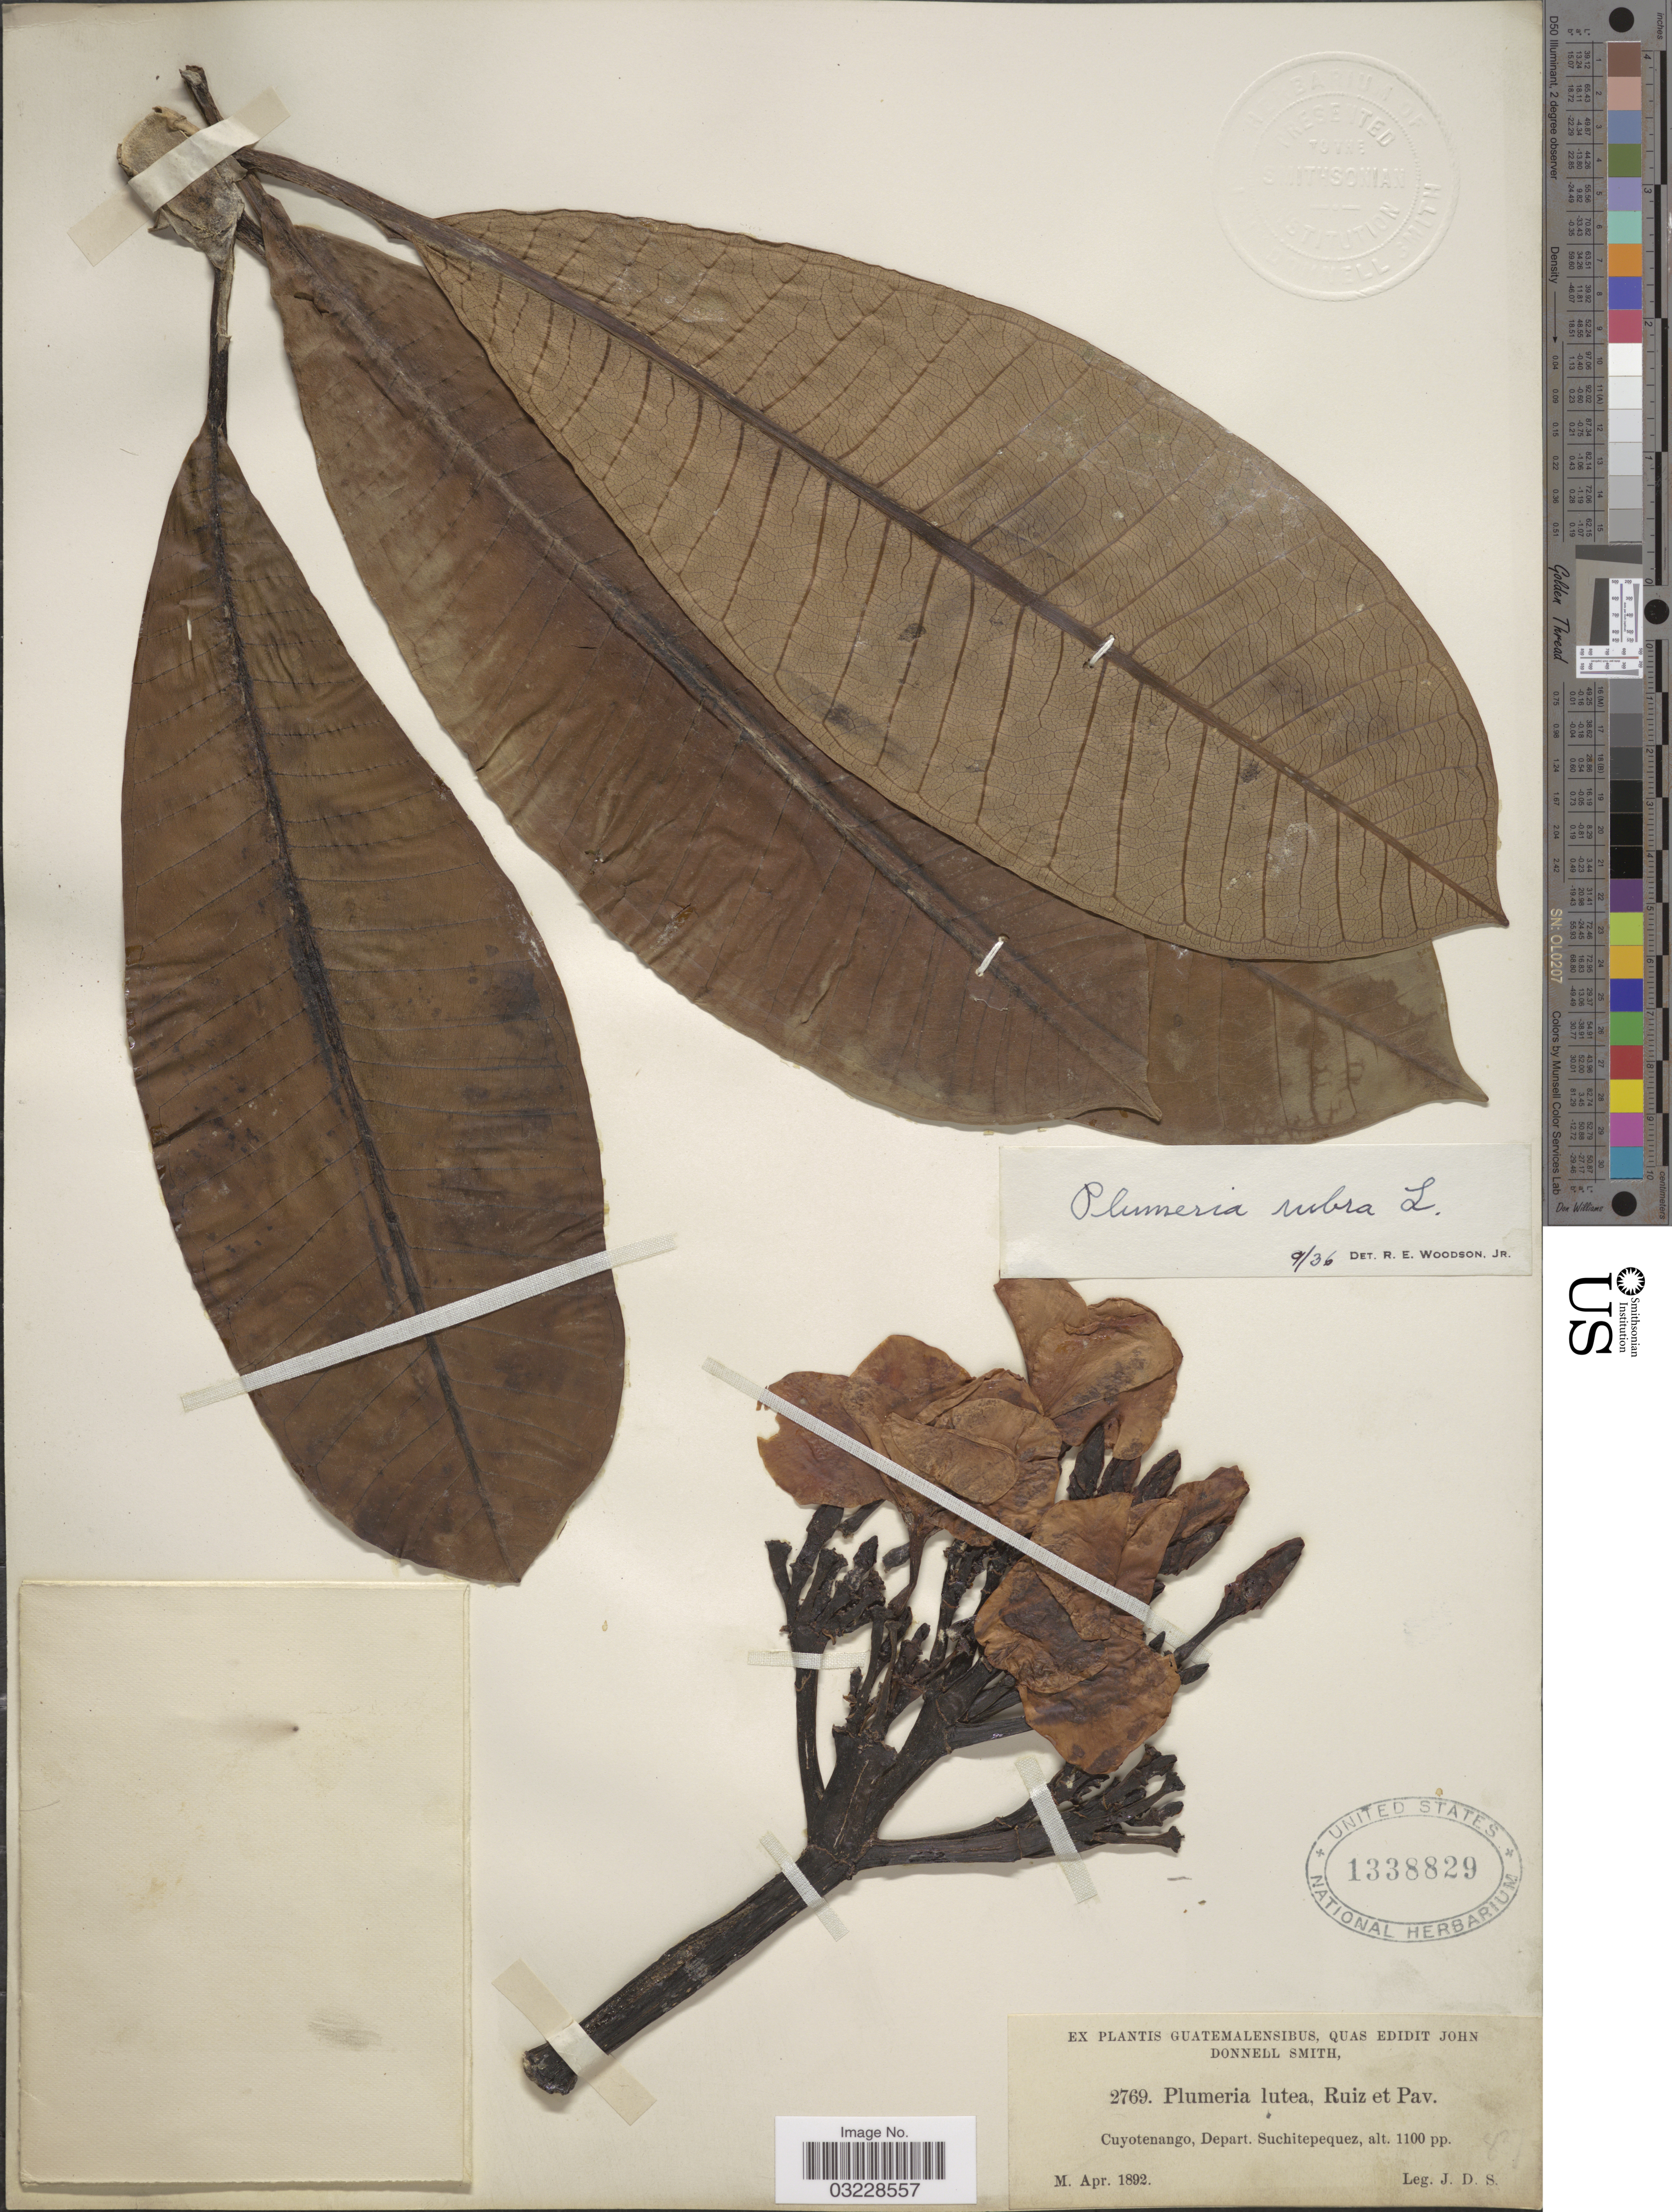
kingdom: Plantae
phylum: Tracheophyta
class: Magnoliopsida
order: Gentianales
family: Apocynaceae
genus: Plumeria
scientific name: Plumeria rubra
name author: L.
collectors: J. Donnell Smith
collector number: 2769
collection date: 1892-04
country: Guatemala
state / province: Suchitepéquez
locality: Cuyotenango, Depart. Suchitepequez.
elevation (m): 335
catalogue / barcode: US 1338829